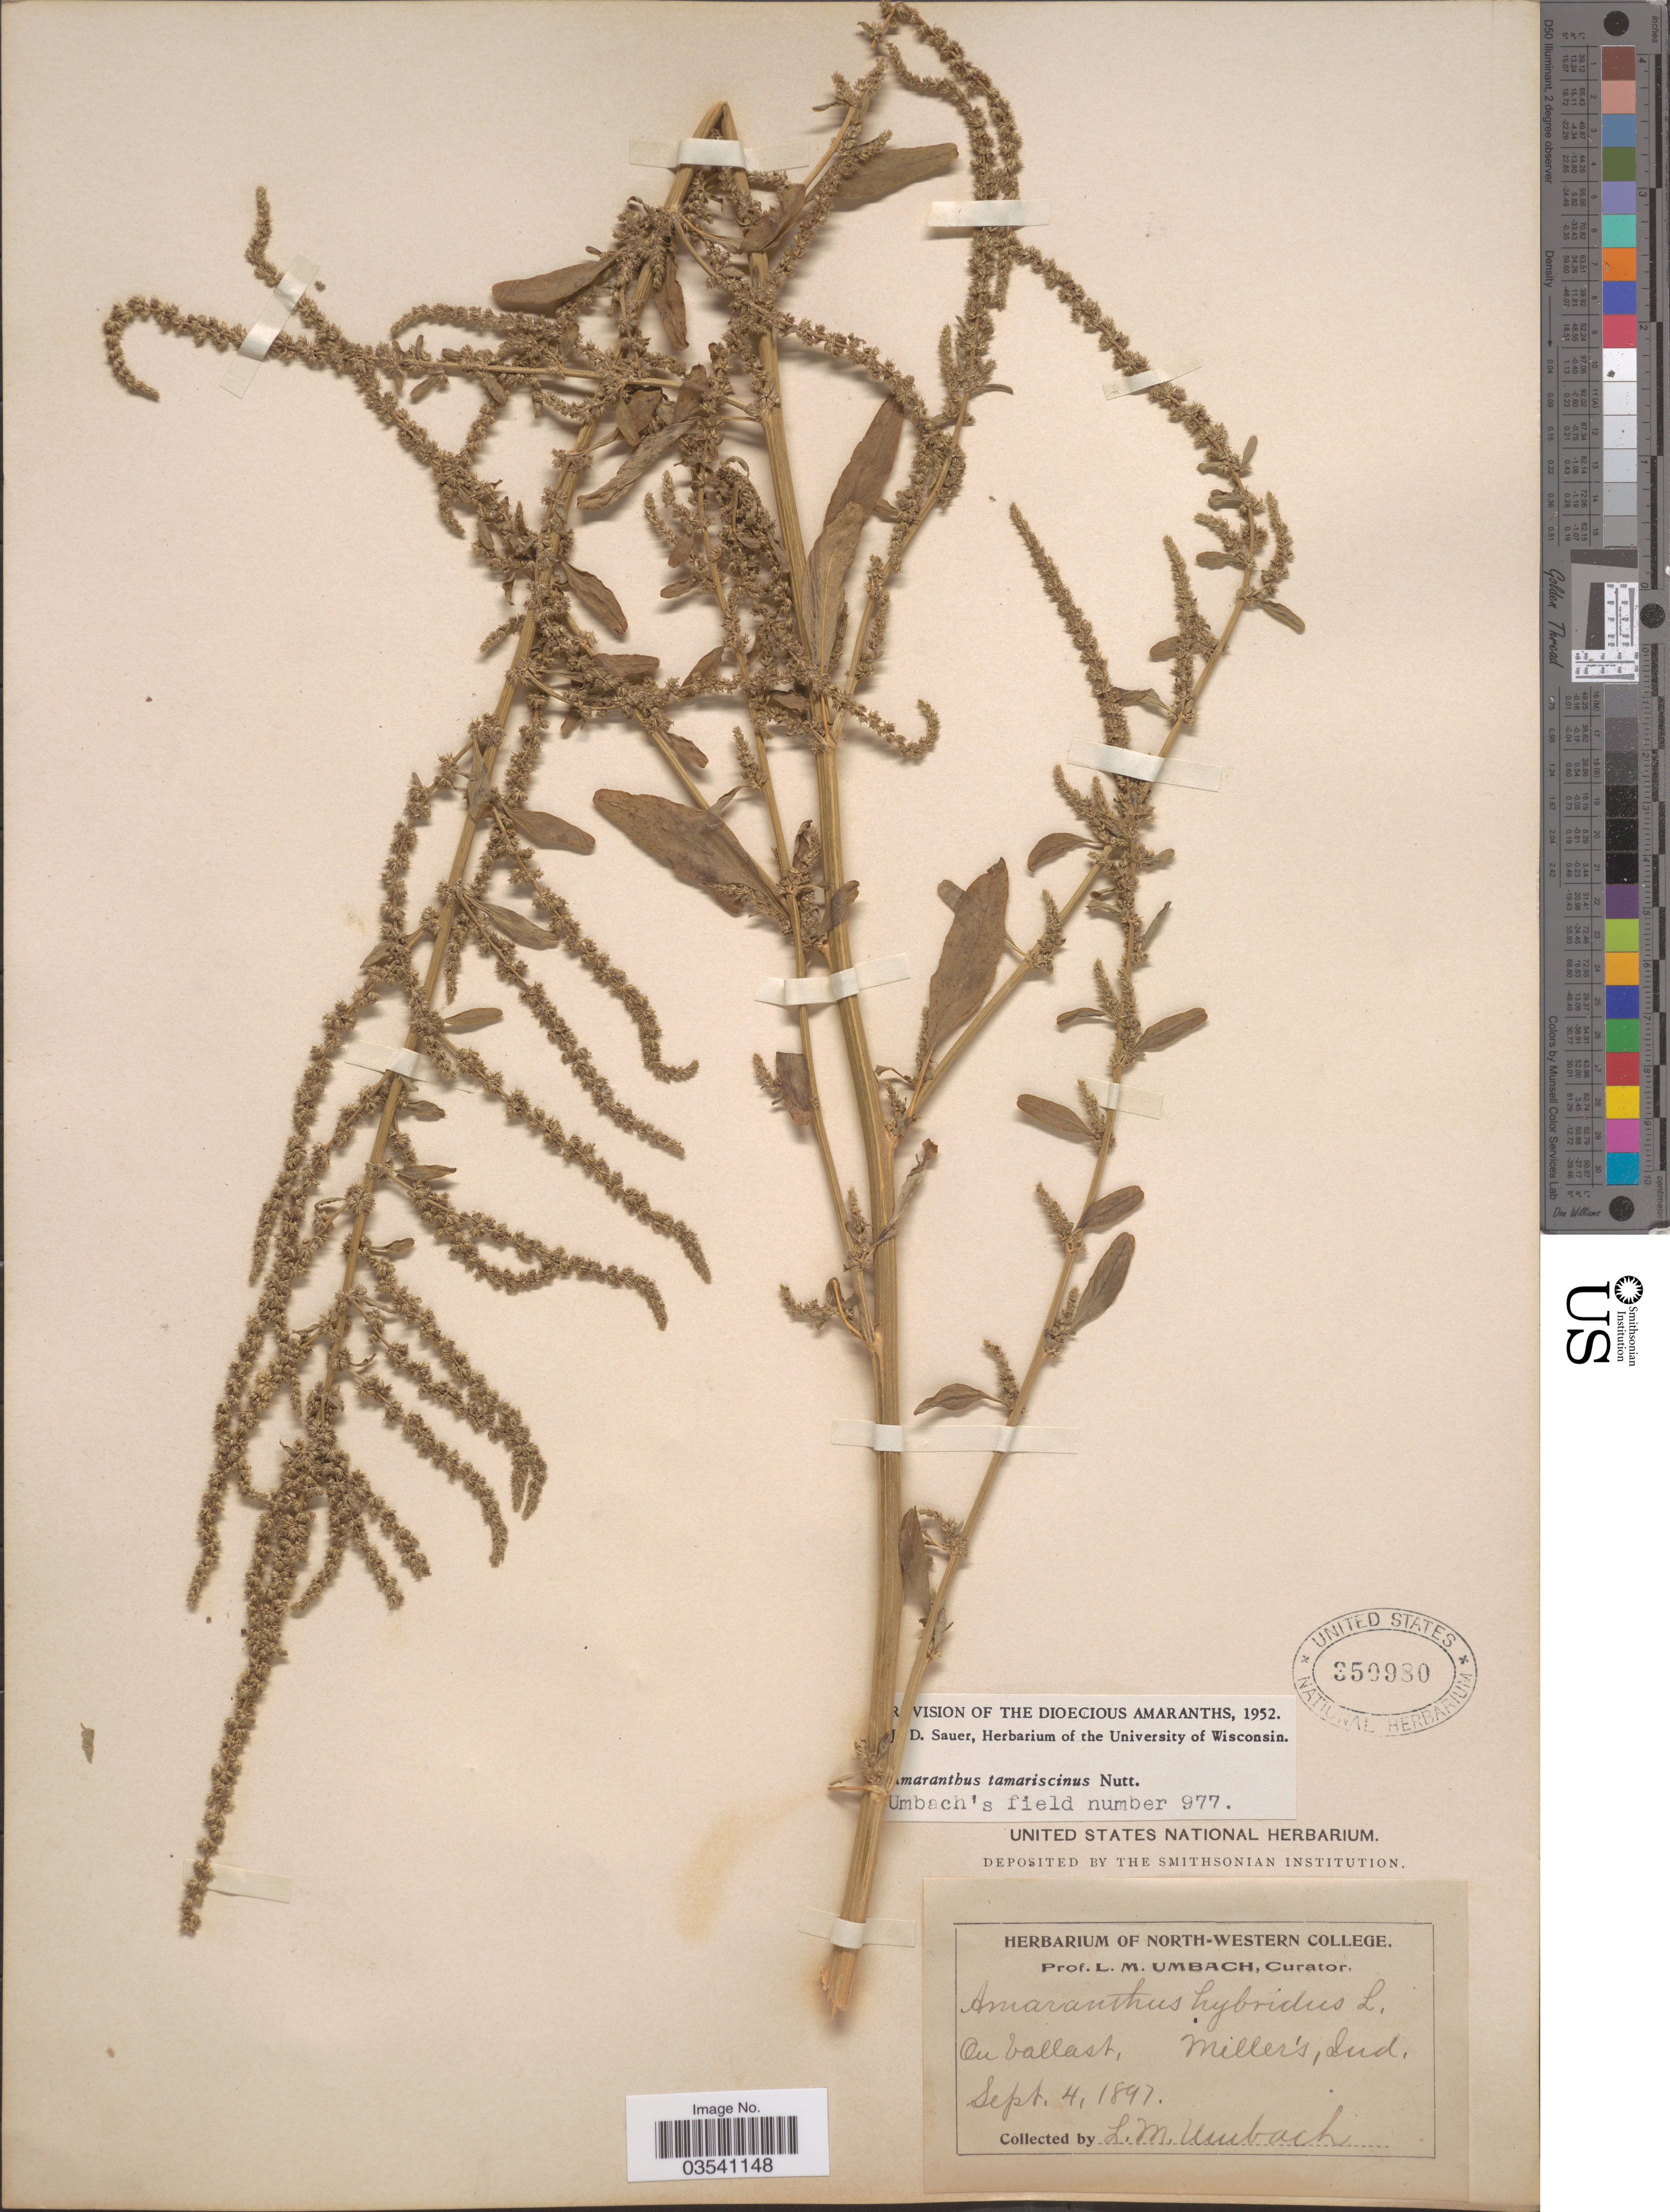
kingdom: Plantae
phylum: Tracheophyta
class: Magnoliopsida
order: Caryophyllales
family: Amaranthaceae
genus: Amaranthus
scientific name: Amaranthus tamariscinus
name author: Nutt.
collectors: L. M. Umbach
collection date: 1897-09-04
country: United States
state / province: Indiana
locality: On ballast, Miller's.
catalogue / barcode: US 350980